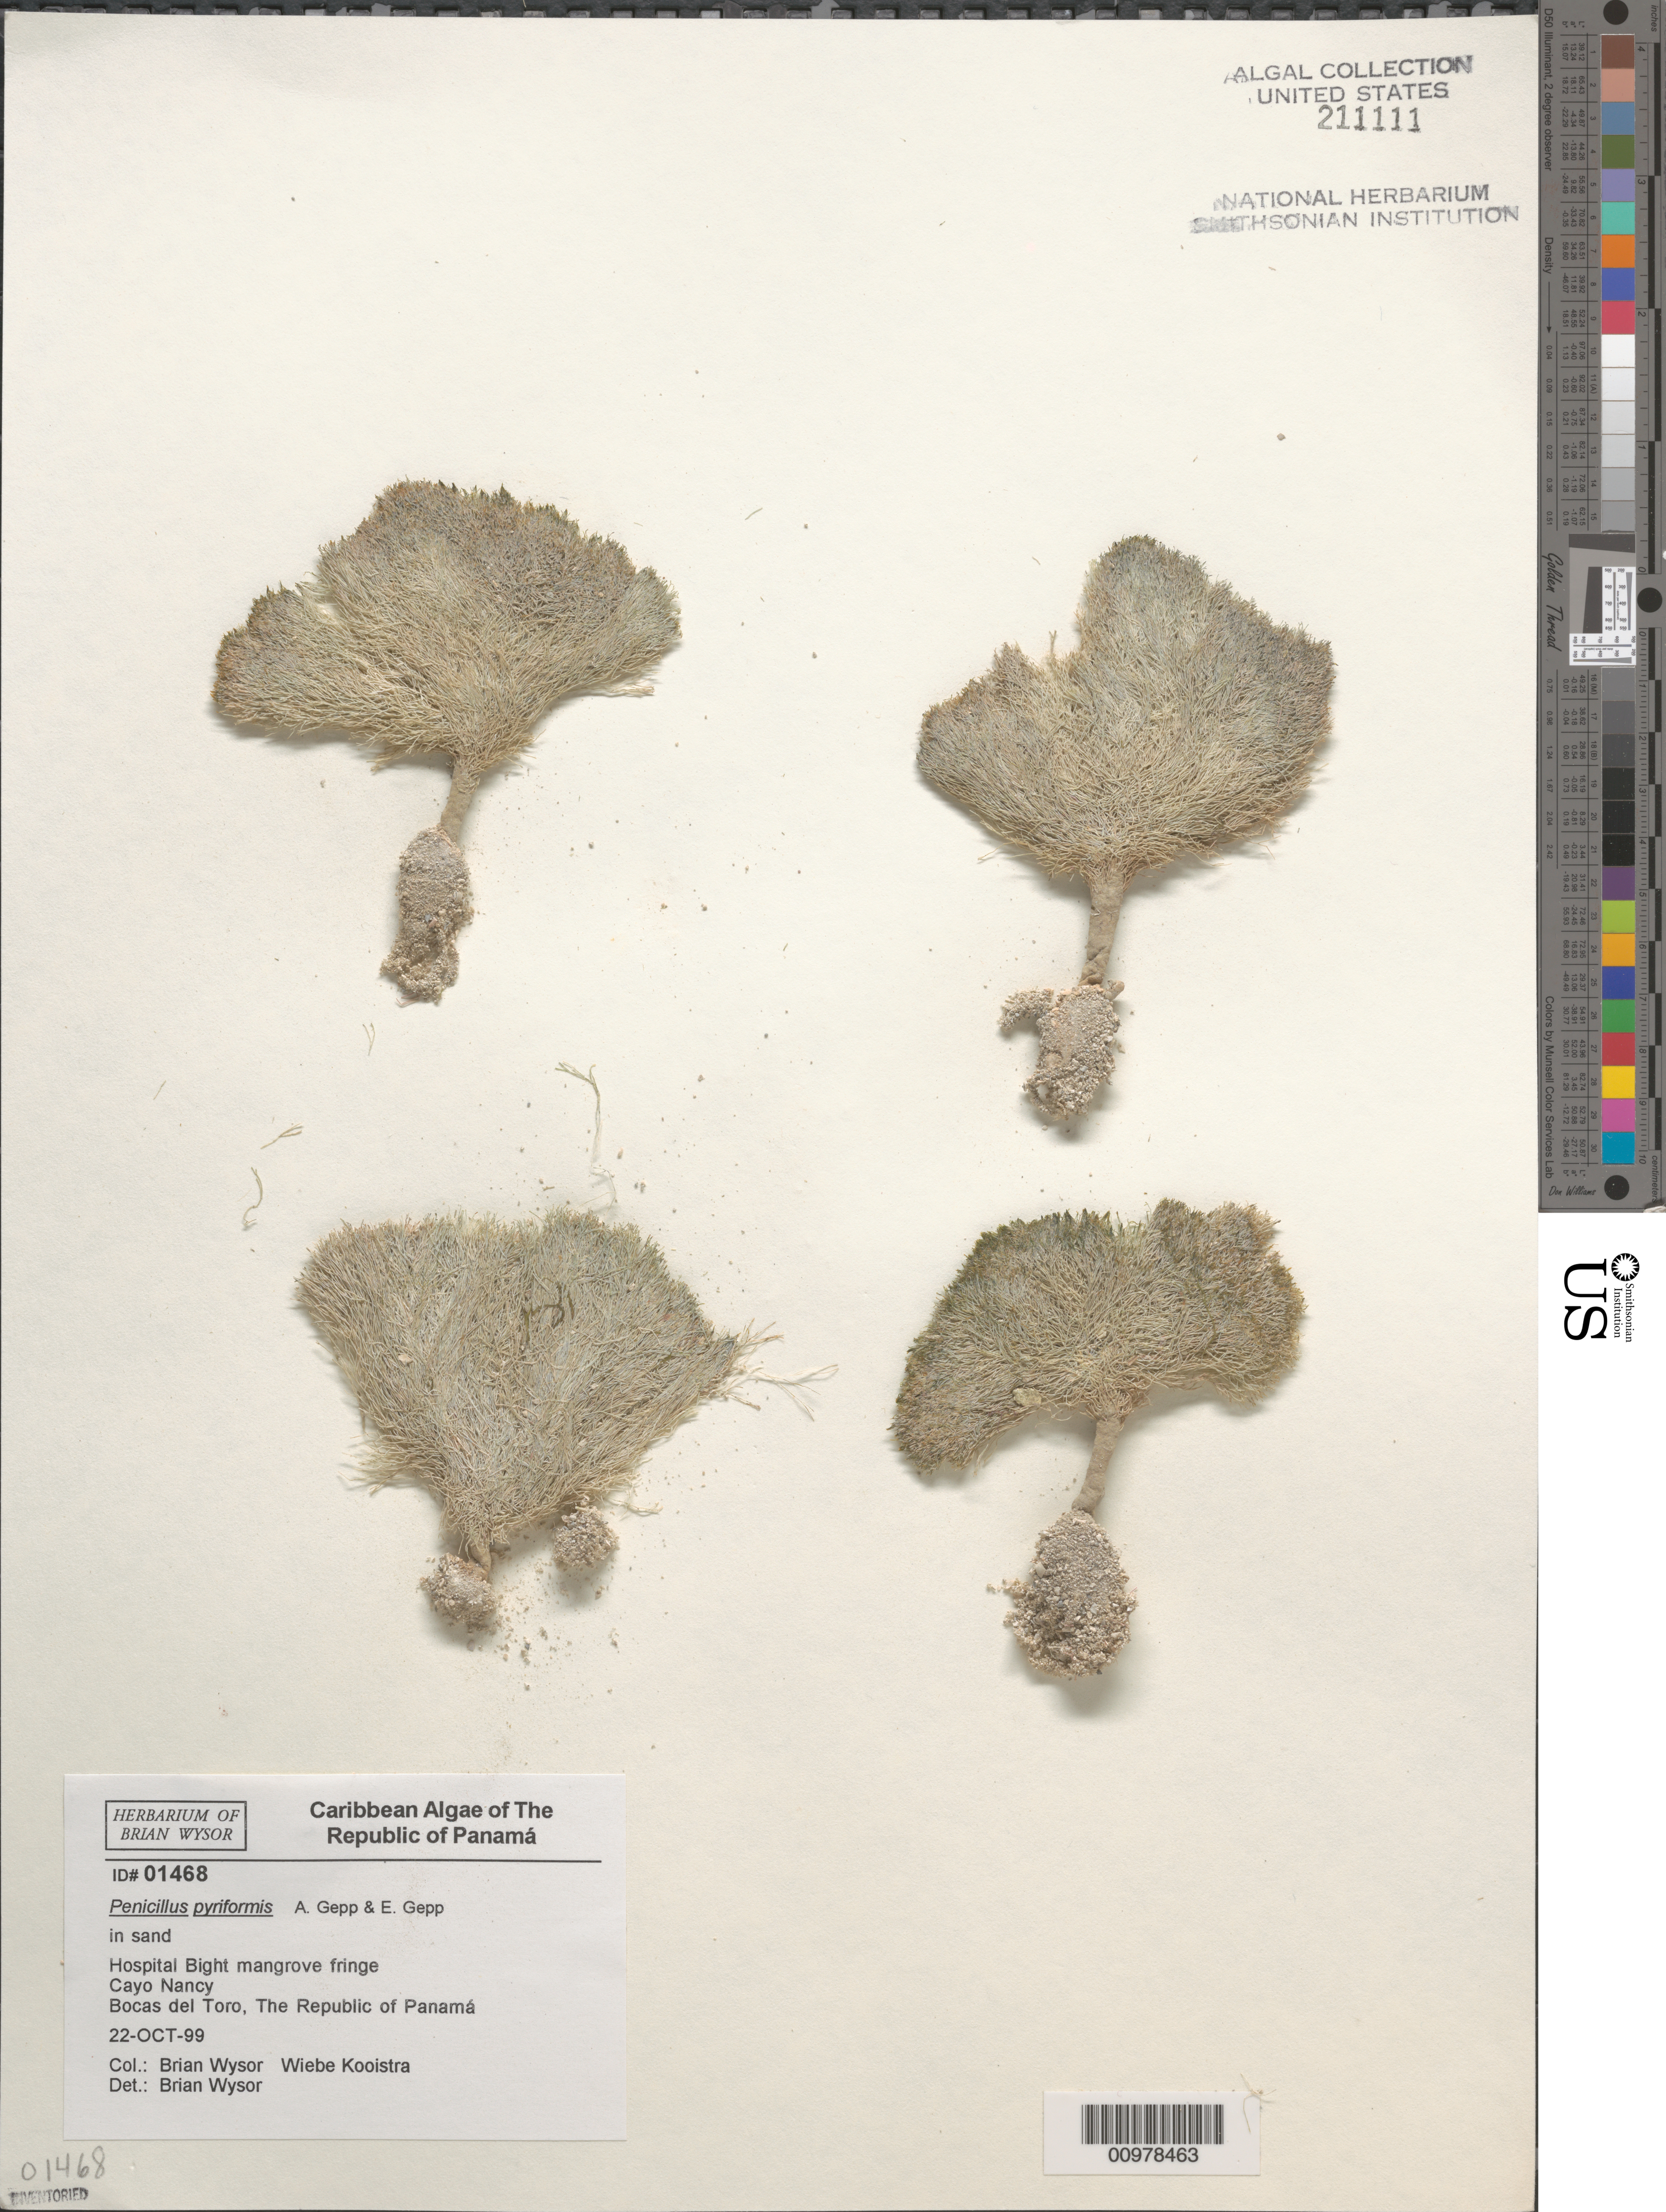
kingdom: Plantae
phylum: Chlorophyta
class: Ulvophyceae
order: Bryopsidales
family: Udoteaceae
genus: Penicillus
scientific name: Penicillus pyriformis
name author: A. Gepp & E. Gepp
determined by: Wysor, B.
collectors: B. Wysor & W. Kooistra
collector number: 01468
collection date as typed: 22 Oct 1999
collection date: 1999-10-22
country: Panama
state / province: Bocas del Toro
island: Cayo Nancy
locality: Hospital Bight mangrove fringe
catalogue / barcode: US 211111